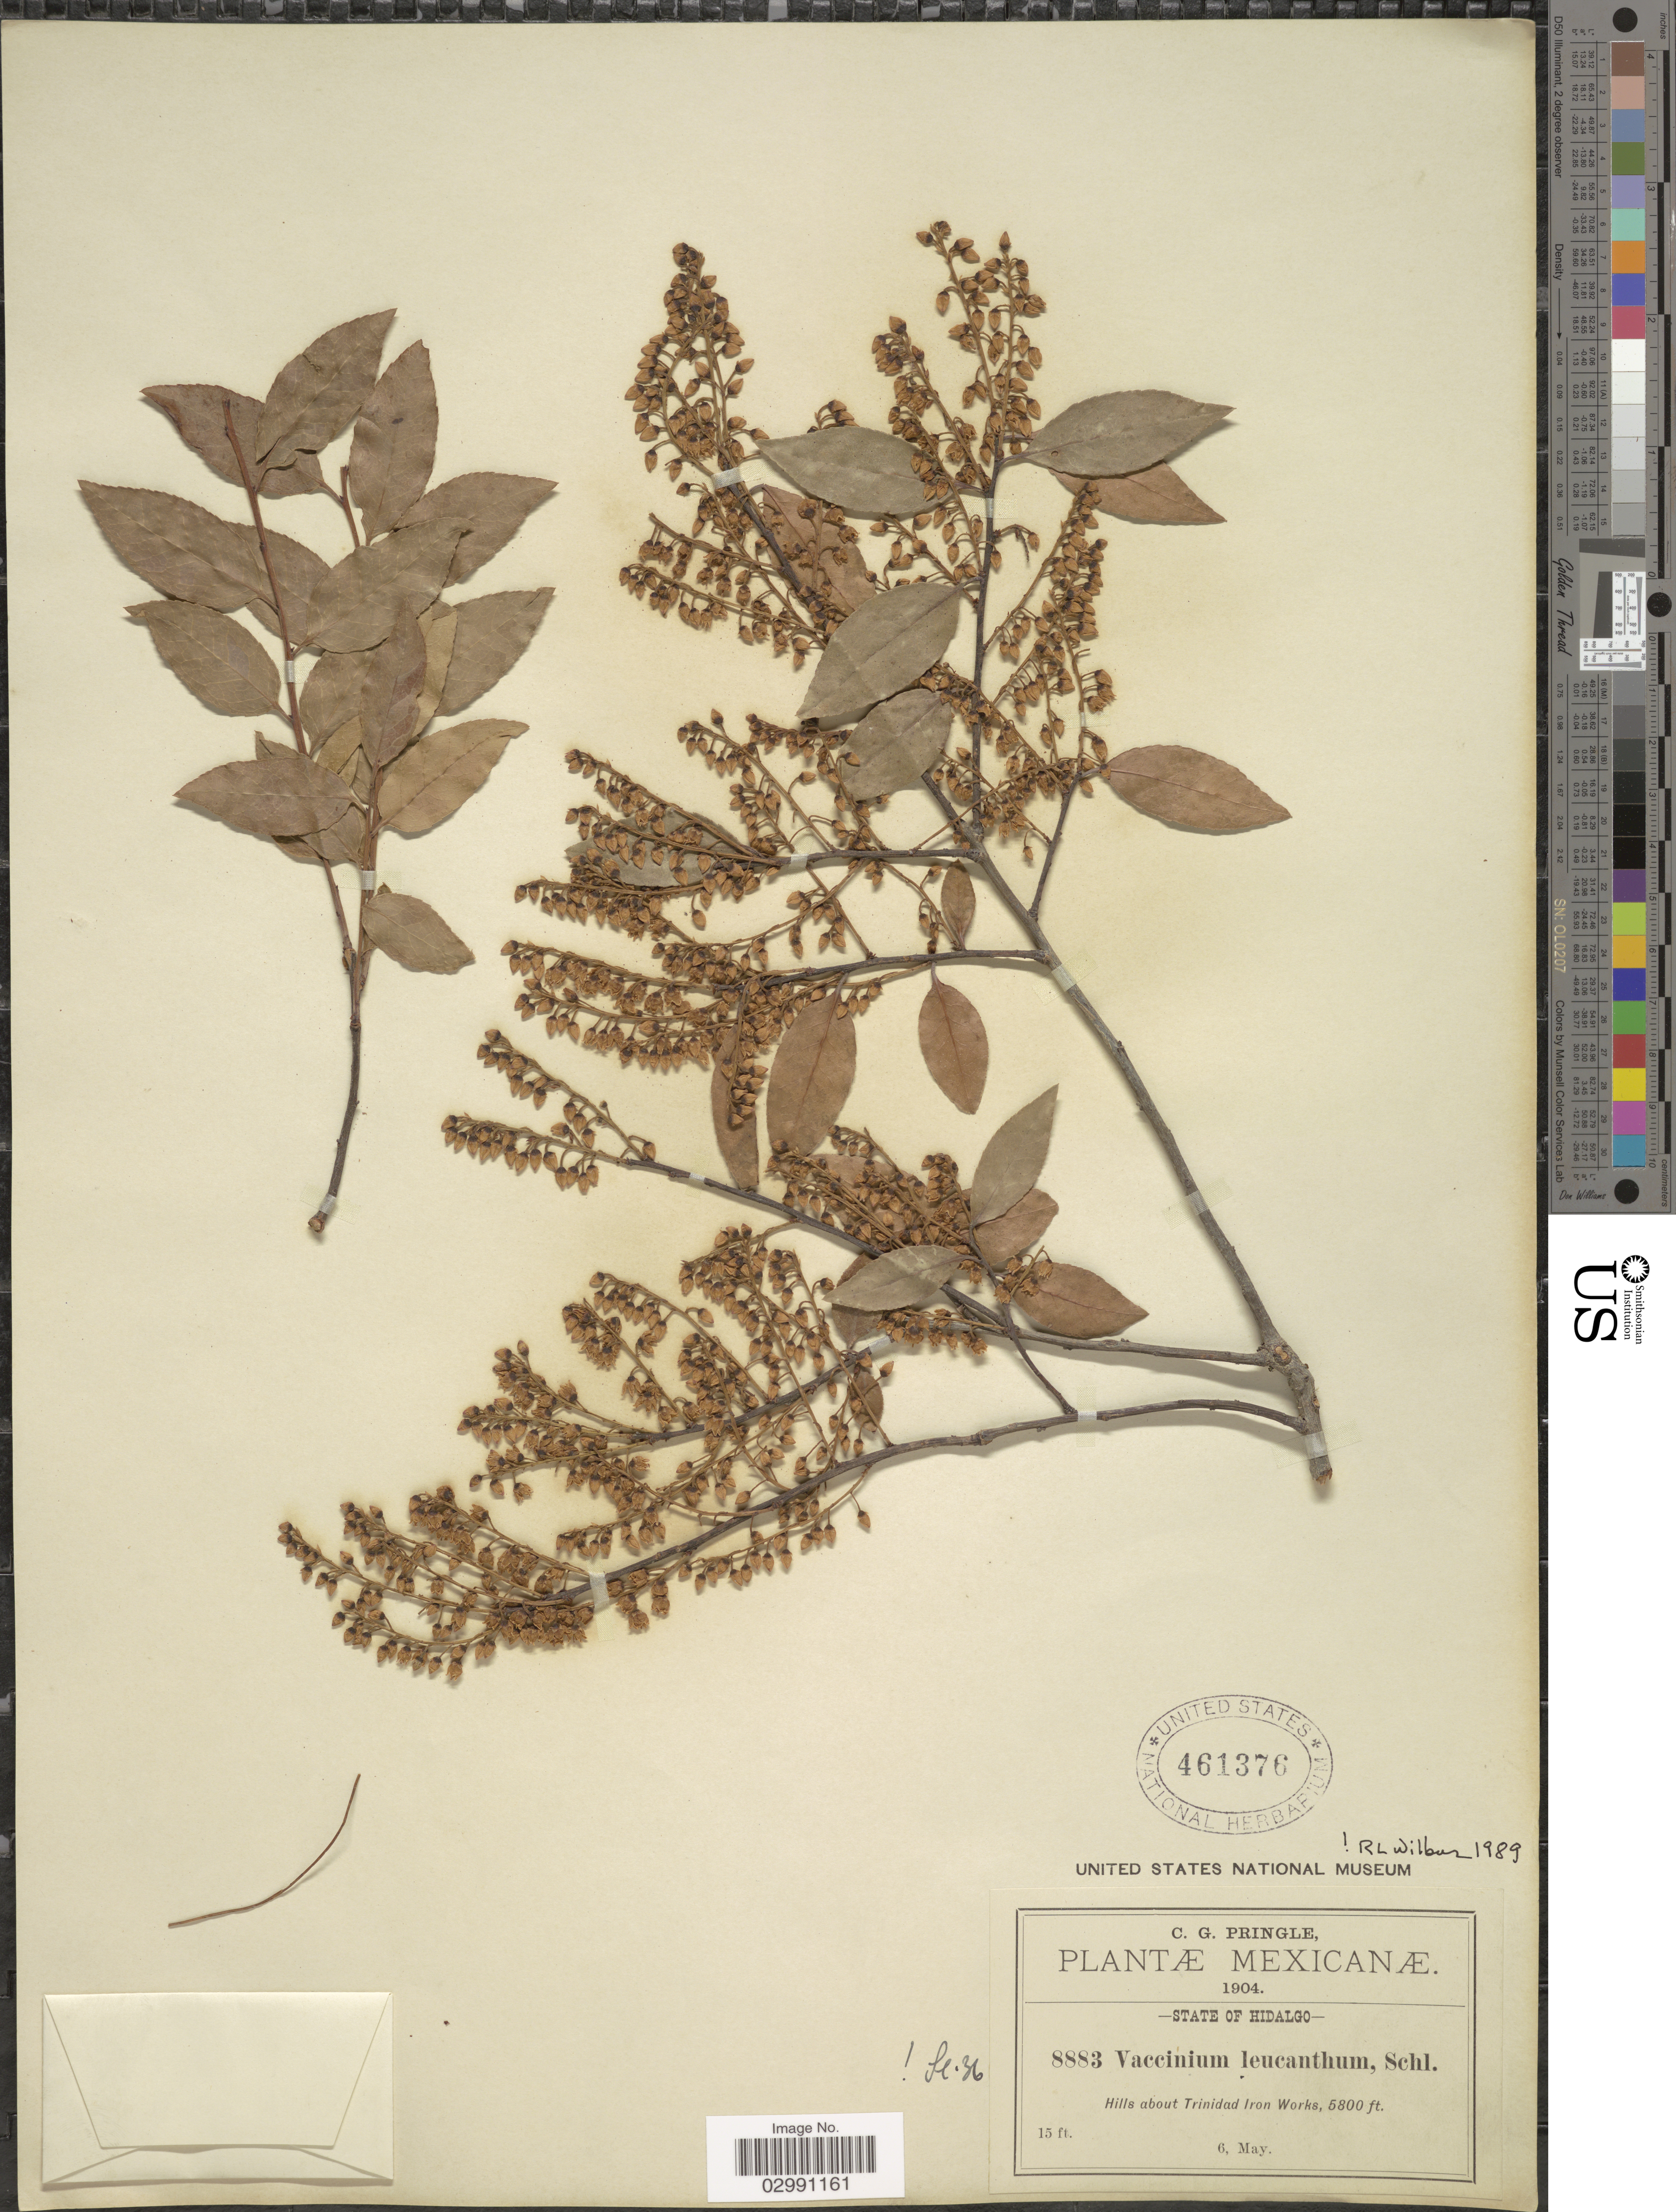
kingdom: Plantae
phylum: Tracheophyta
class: Magnoliopsida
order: Ericales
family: Ericaceae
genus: Vaccinium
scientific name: Vaccinium leucanthum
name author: Schltdl.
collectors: C. G. Pringle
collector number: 8883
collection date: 1904-05-06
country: Mexico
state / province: Hidalgo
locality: Hills about Trinidad Iron Works.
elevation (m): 1768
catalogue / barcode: US 461376